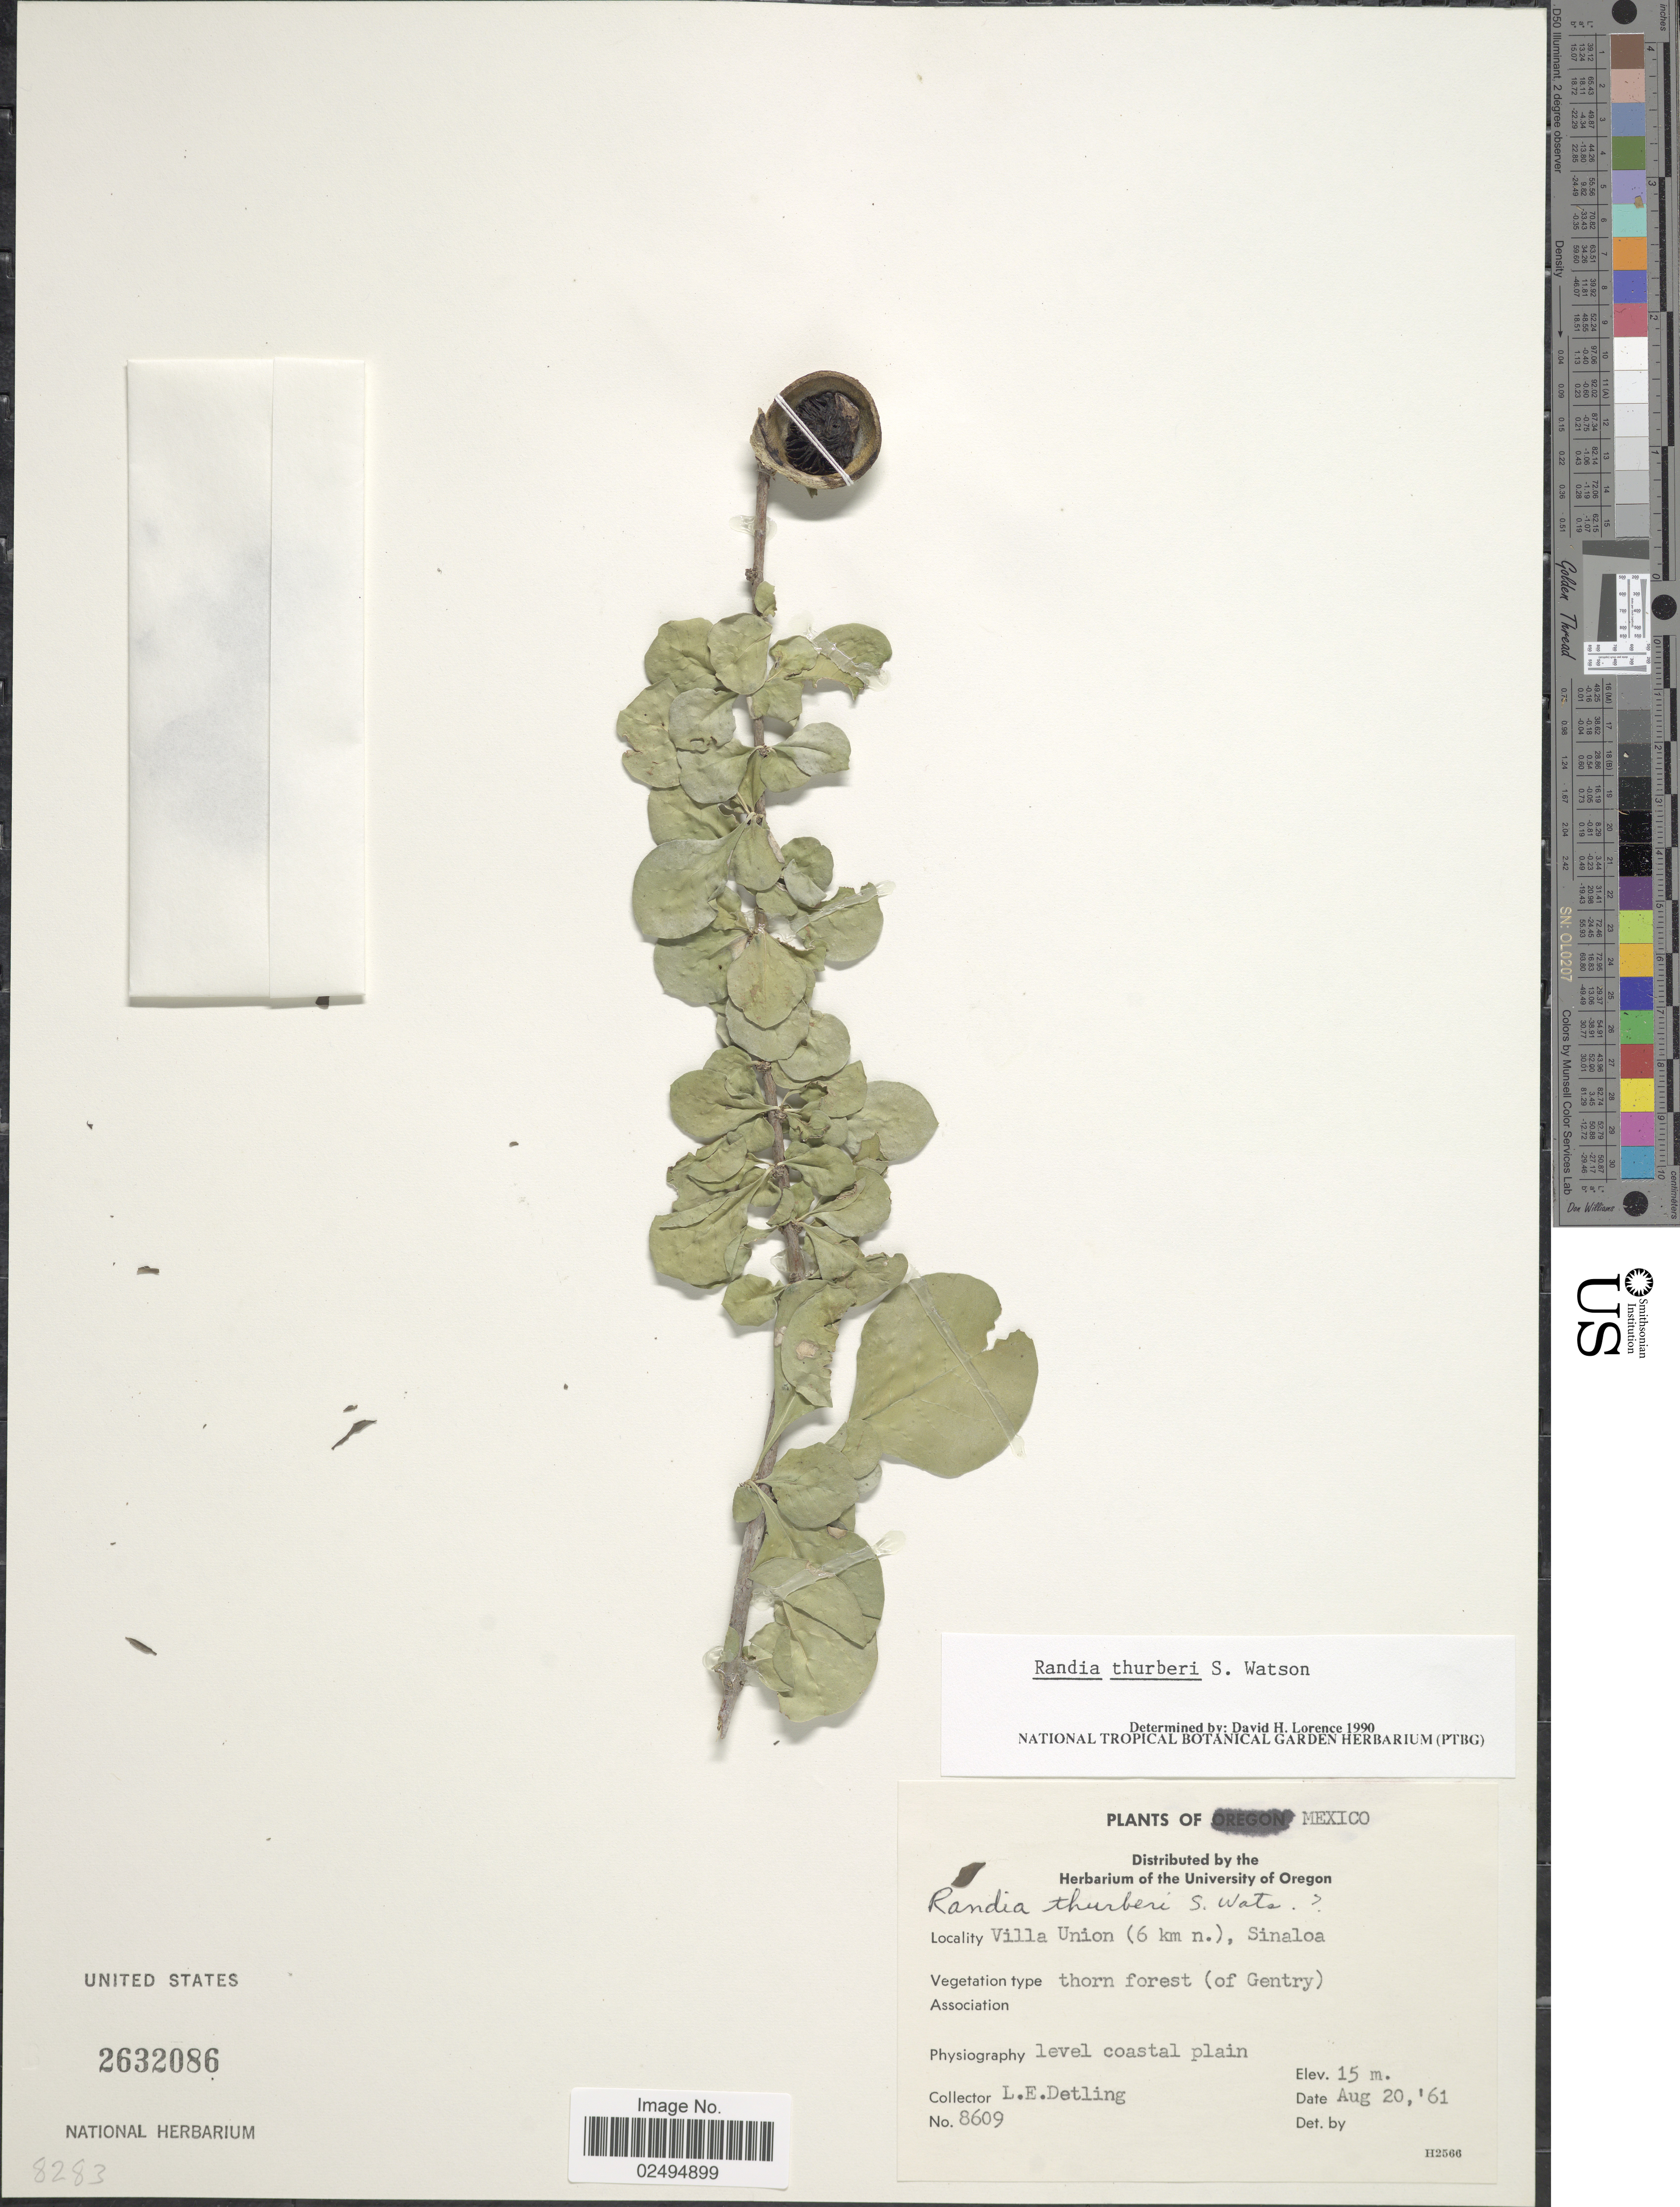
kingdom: Plantae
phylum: Tracheophyta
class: Magnoliopsida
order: Gentianales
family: Rubiaceae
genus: Randia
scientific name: Randia thurberi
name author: S. Watson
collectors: L. E. Detling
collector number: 8609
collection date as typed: Transcribed d/m/y: 20/8/61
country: Mexico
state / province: Sinaloa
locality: Villa Union (6km n.), thorn forest (of Gentry)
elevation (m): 15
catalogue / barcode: US 2632086